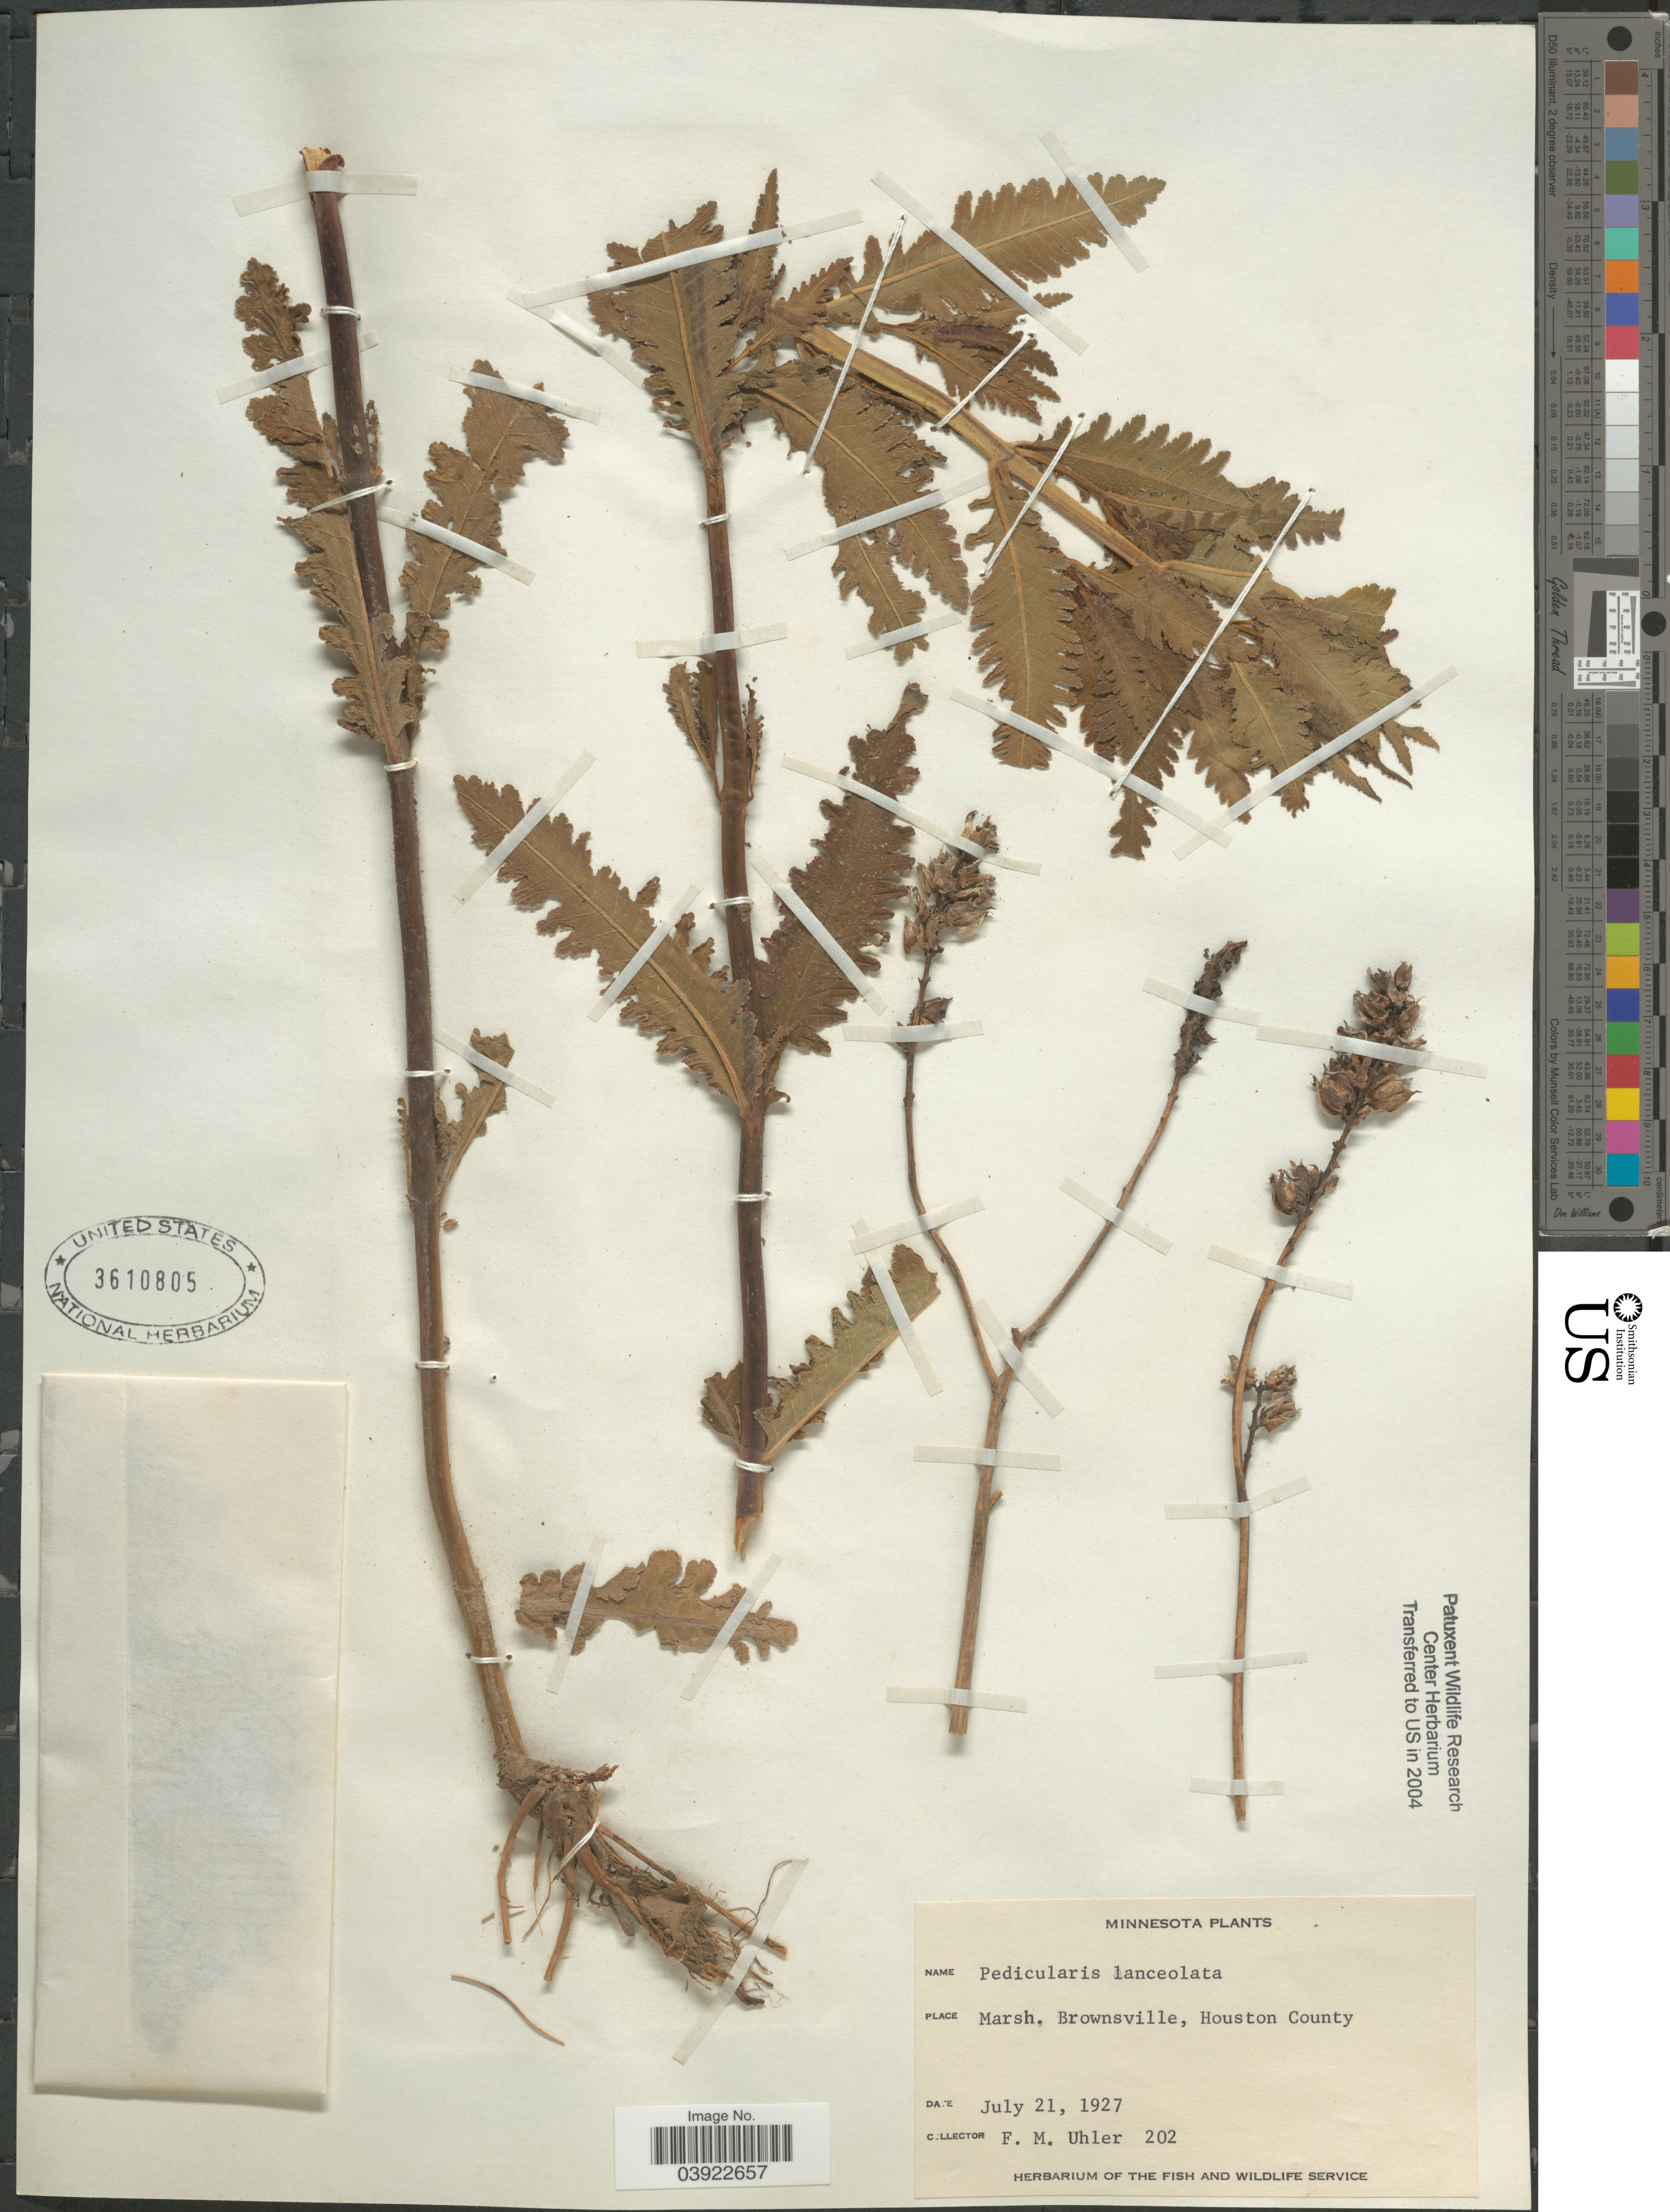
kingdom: Plantae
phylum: Tracheophyta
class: Magnoliopsida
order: Lamiales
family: Orobanchaceae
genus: Pedicularis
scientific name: Pedicularis lanceolata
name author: Michx.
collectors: F. M. Uhler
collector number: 202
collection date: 1927-07-21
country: United States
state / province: Minnesota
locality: Marsh, Brownsville, Houston County.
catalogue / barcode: US 3610805